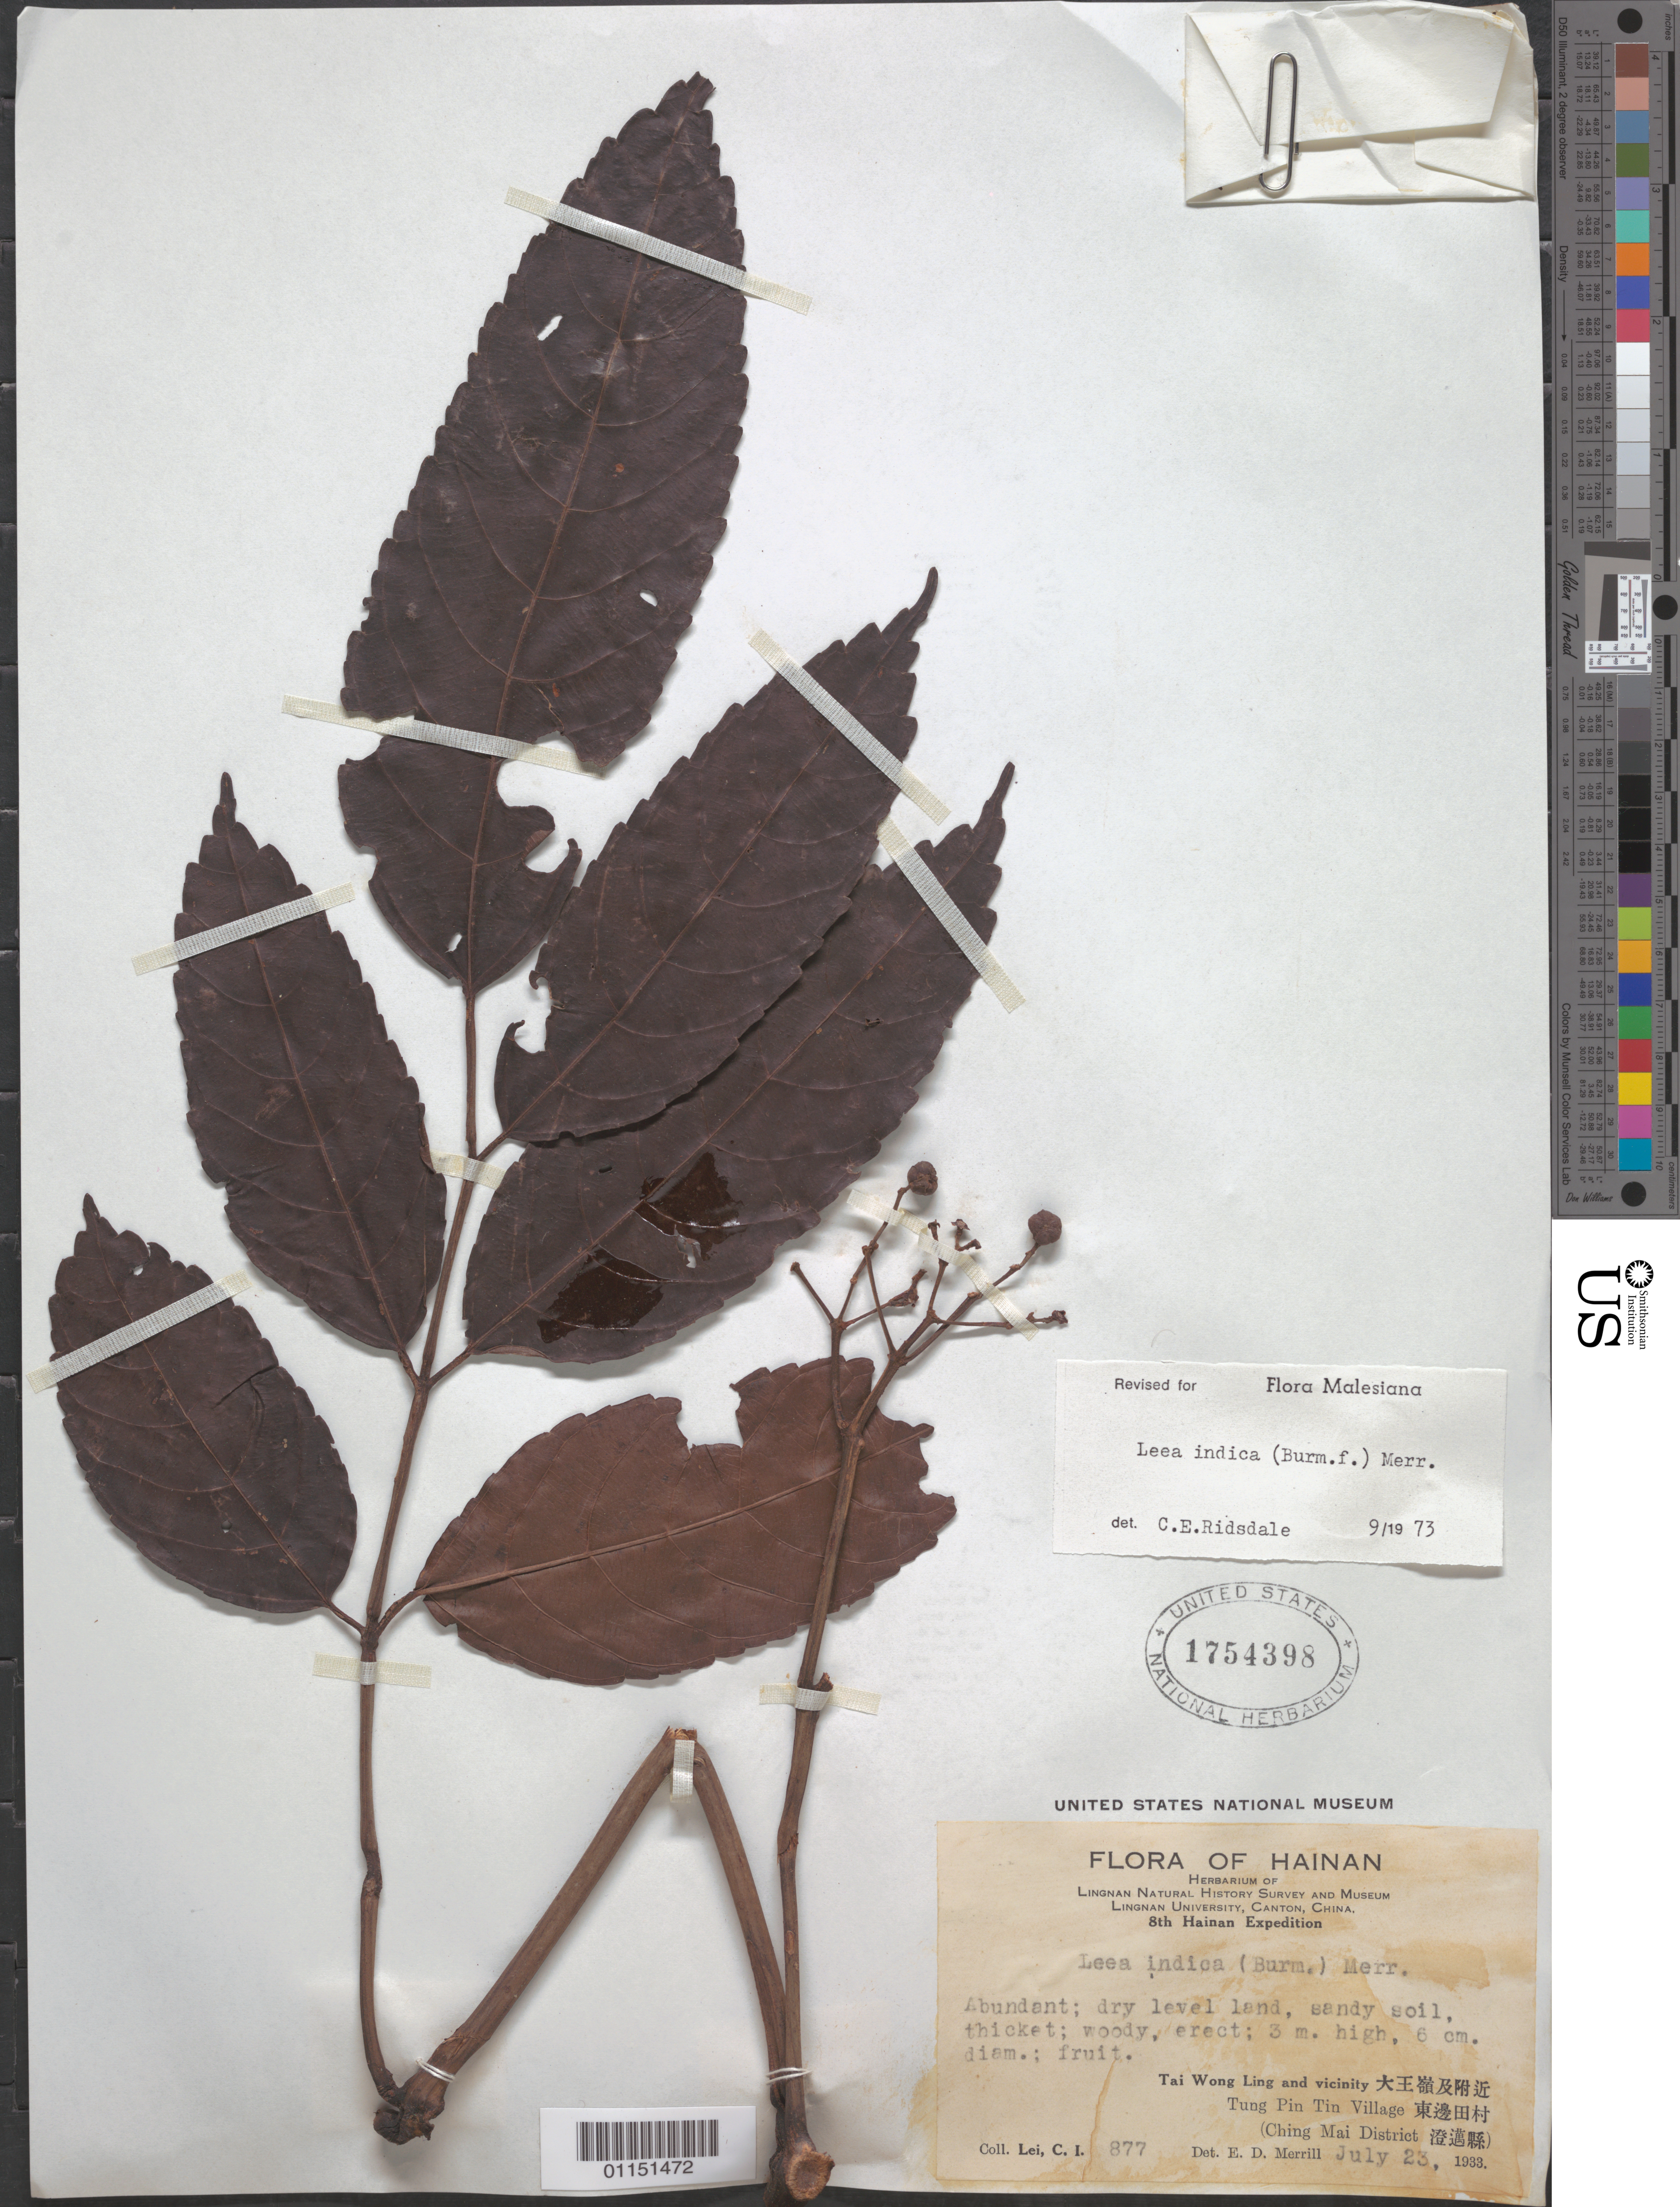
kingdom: Plantae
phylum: Tracheophyta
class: Magnoliopsida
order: Vitales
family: Vitaceae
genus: Leea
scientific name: Leea indica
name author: (Burm. f.) Merr.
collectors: C. I. Lei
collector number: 877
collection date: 1933-07-23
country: China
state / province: Hainan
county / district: Ching Mai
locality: Tai Wong Ling and vicinity. Tung Pin Tin Village.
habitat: Abundant; dry level land, sandy soil, thicket; woody.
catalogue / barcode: US 1754398